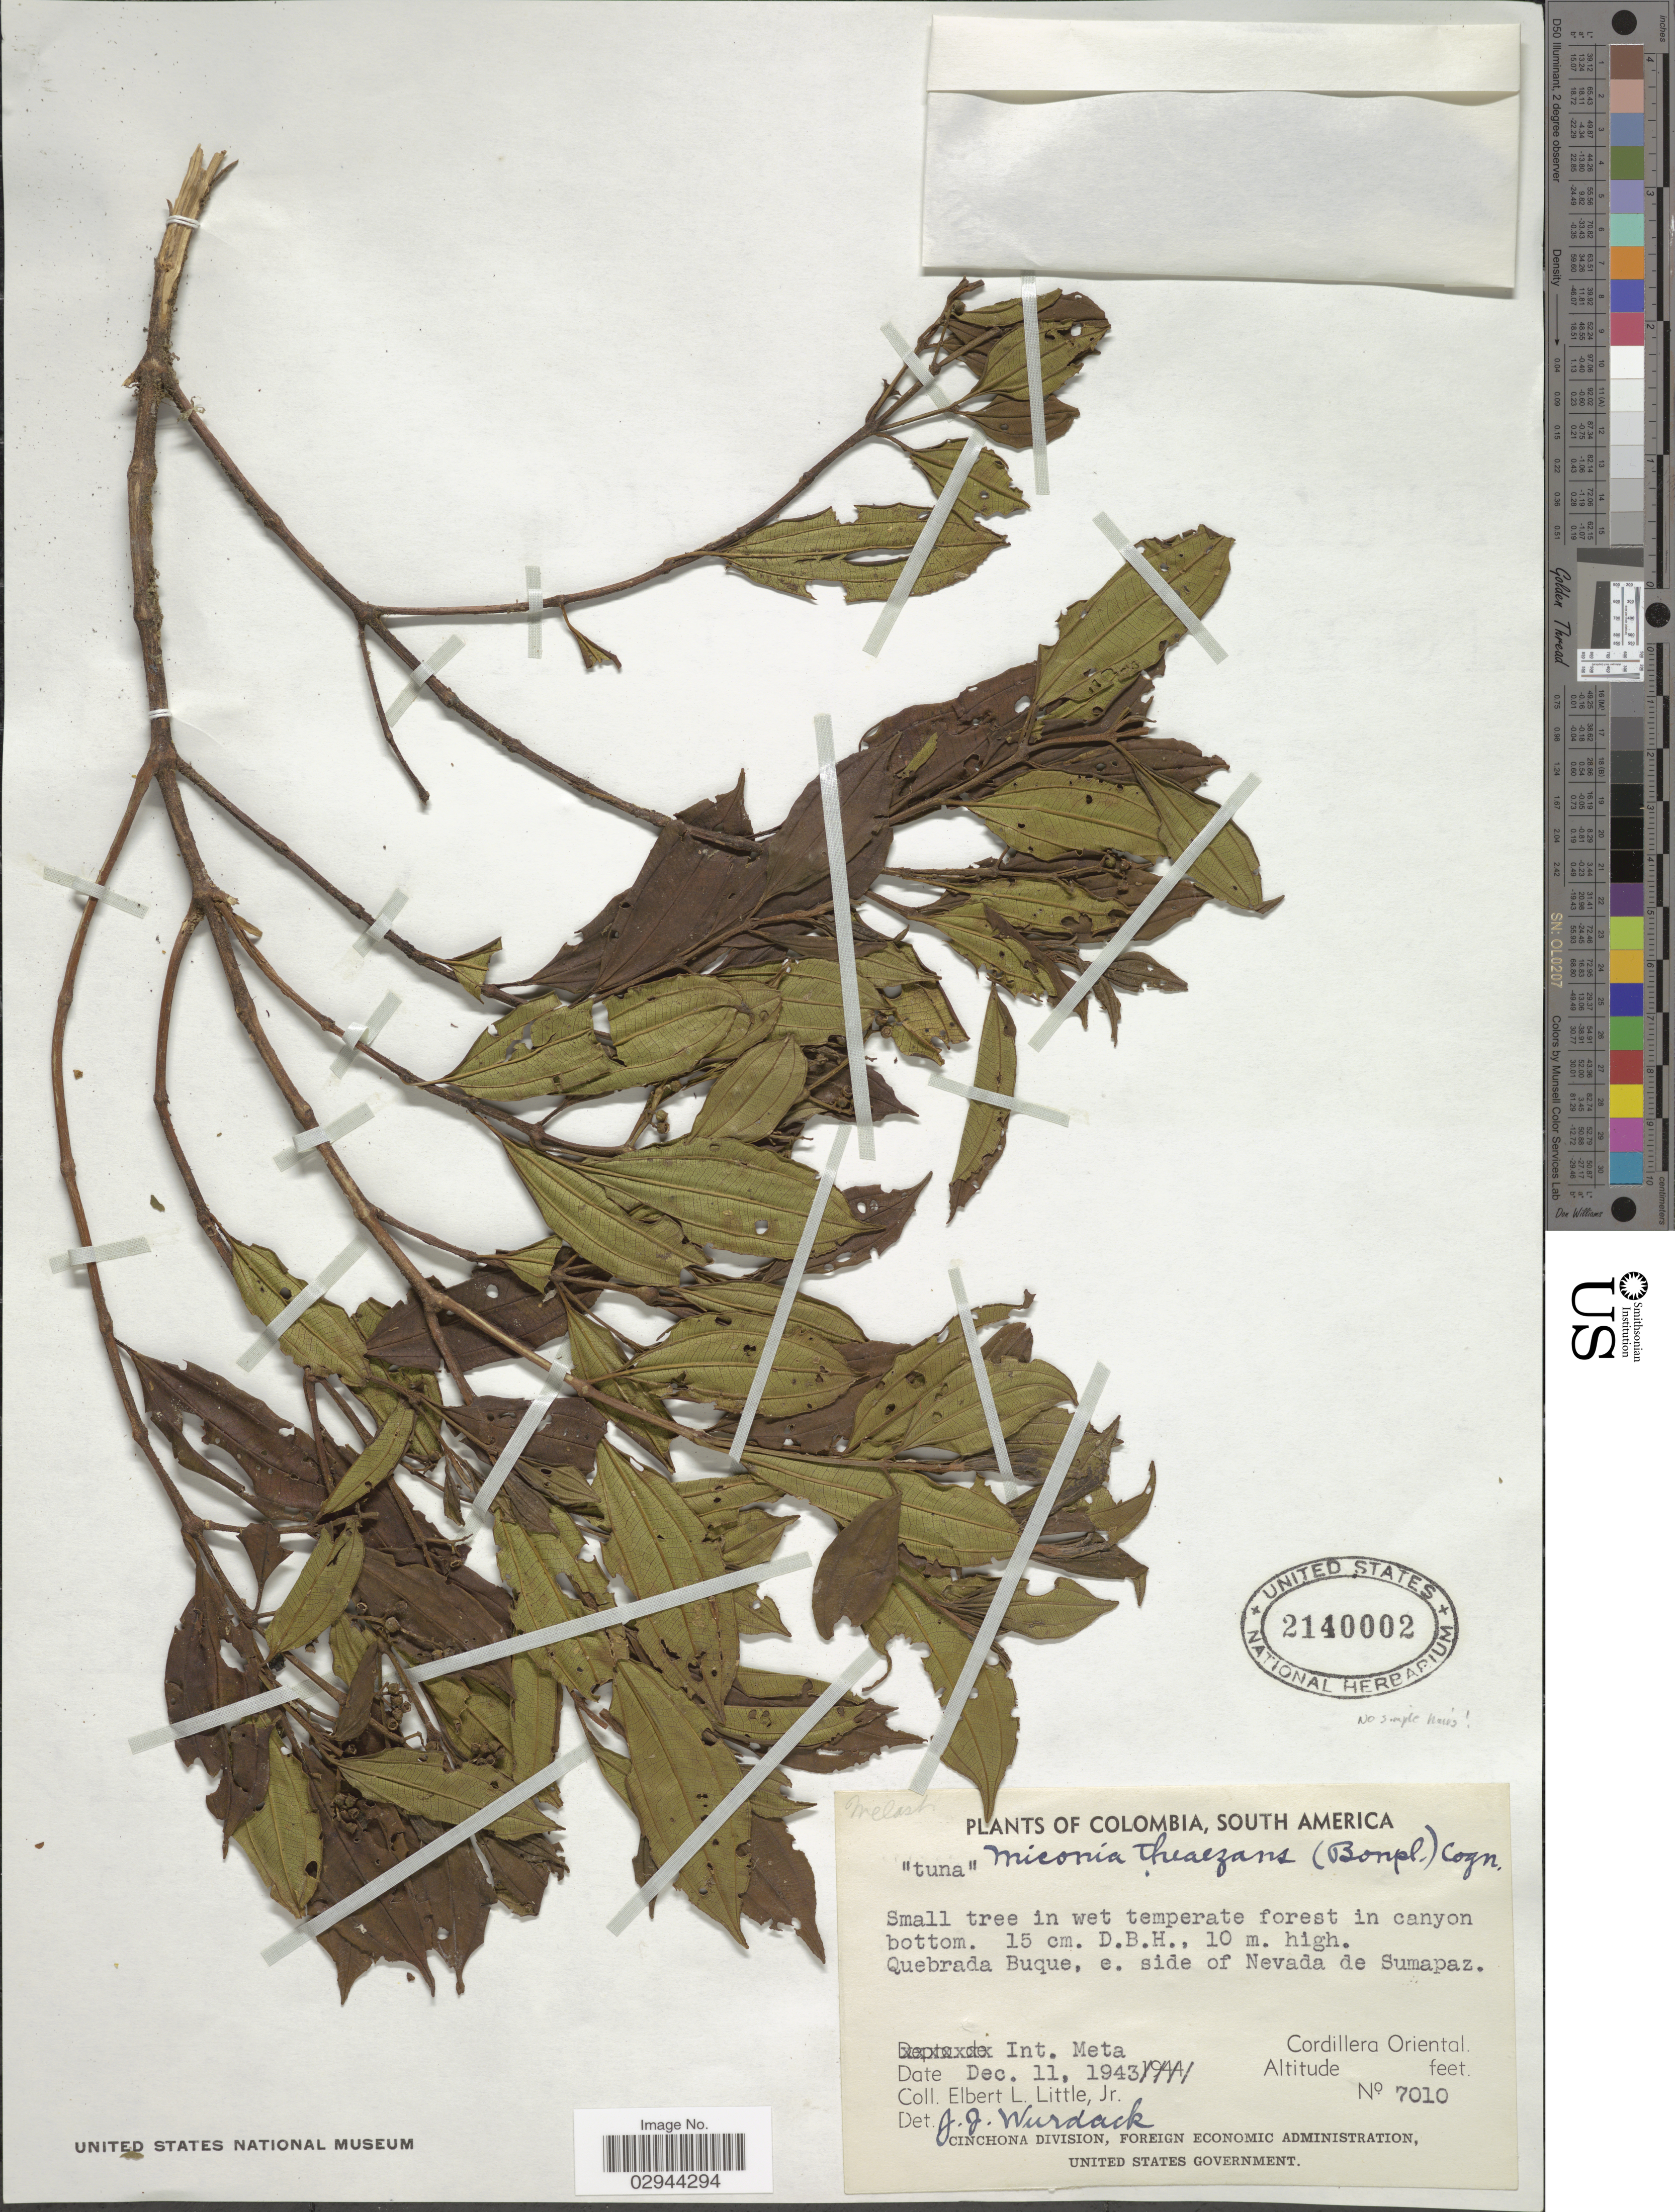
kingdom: Plantae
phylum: Tracheophyta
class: Magnoliopsida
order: Myrtales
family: Melastomataceae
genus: Miconia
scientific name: Miconia theizans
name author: (Bonpl.) Cogn.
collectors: E. L. Little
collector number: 7010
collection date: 1943-12-11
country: Colombia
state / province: Meta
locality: Quebrada Buque, e. side of Nevada de Sumpaz, Int. Meta, Cordillera Oriental.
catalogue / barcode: US 2140002